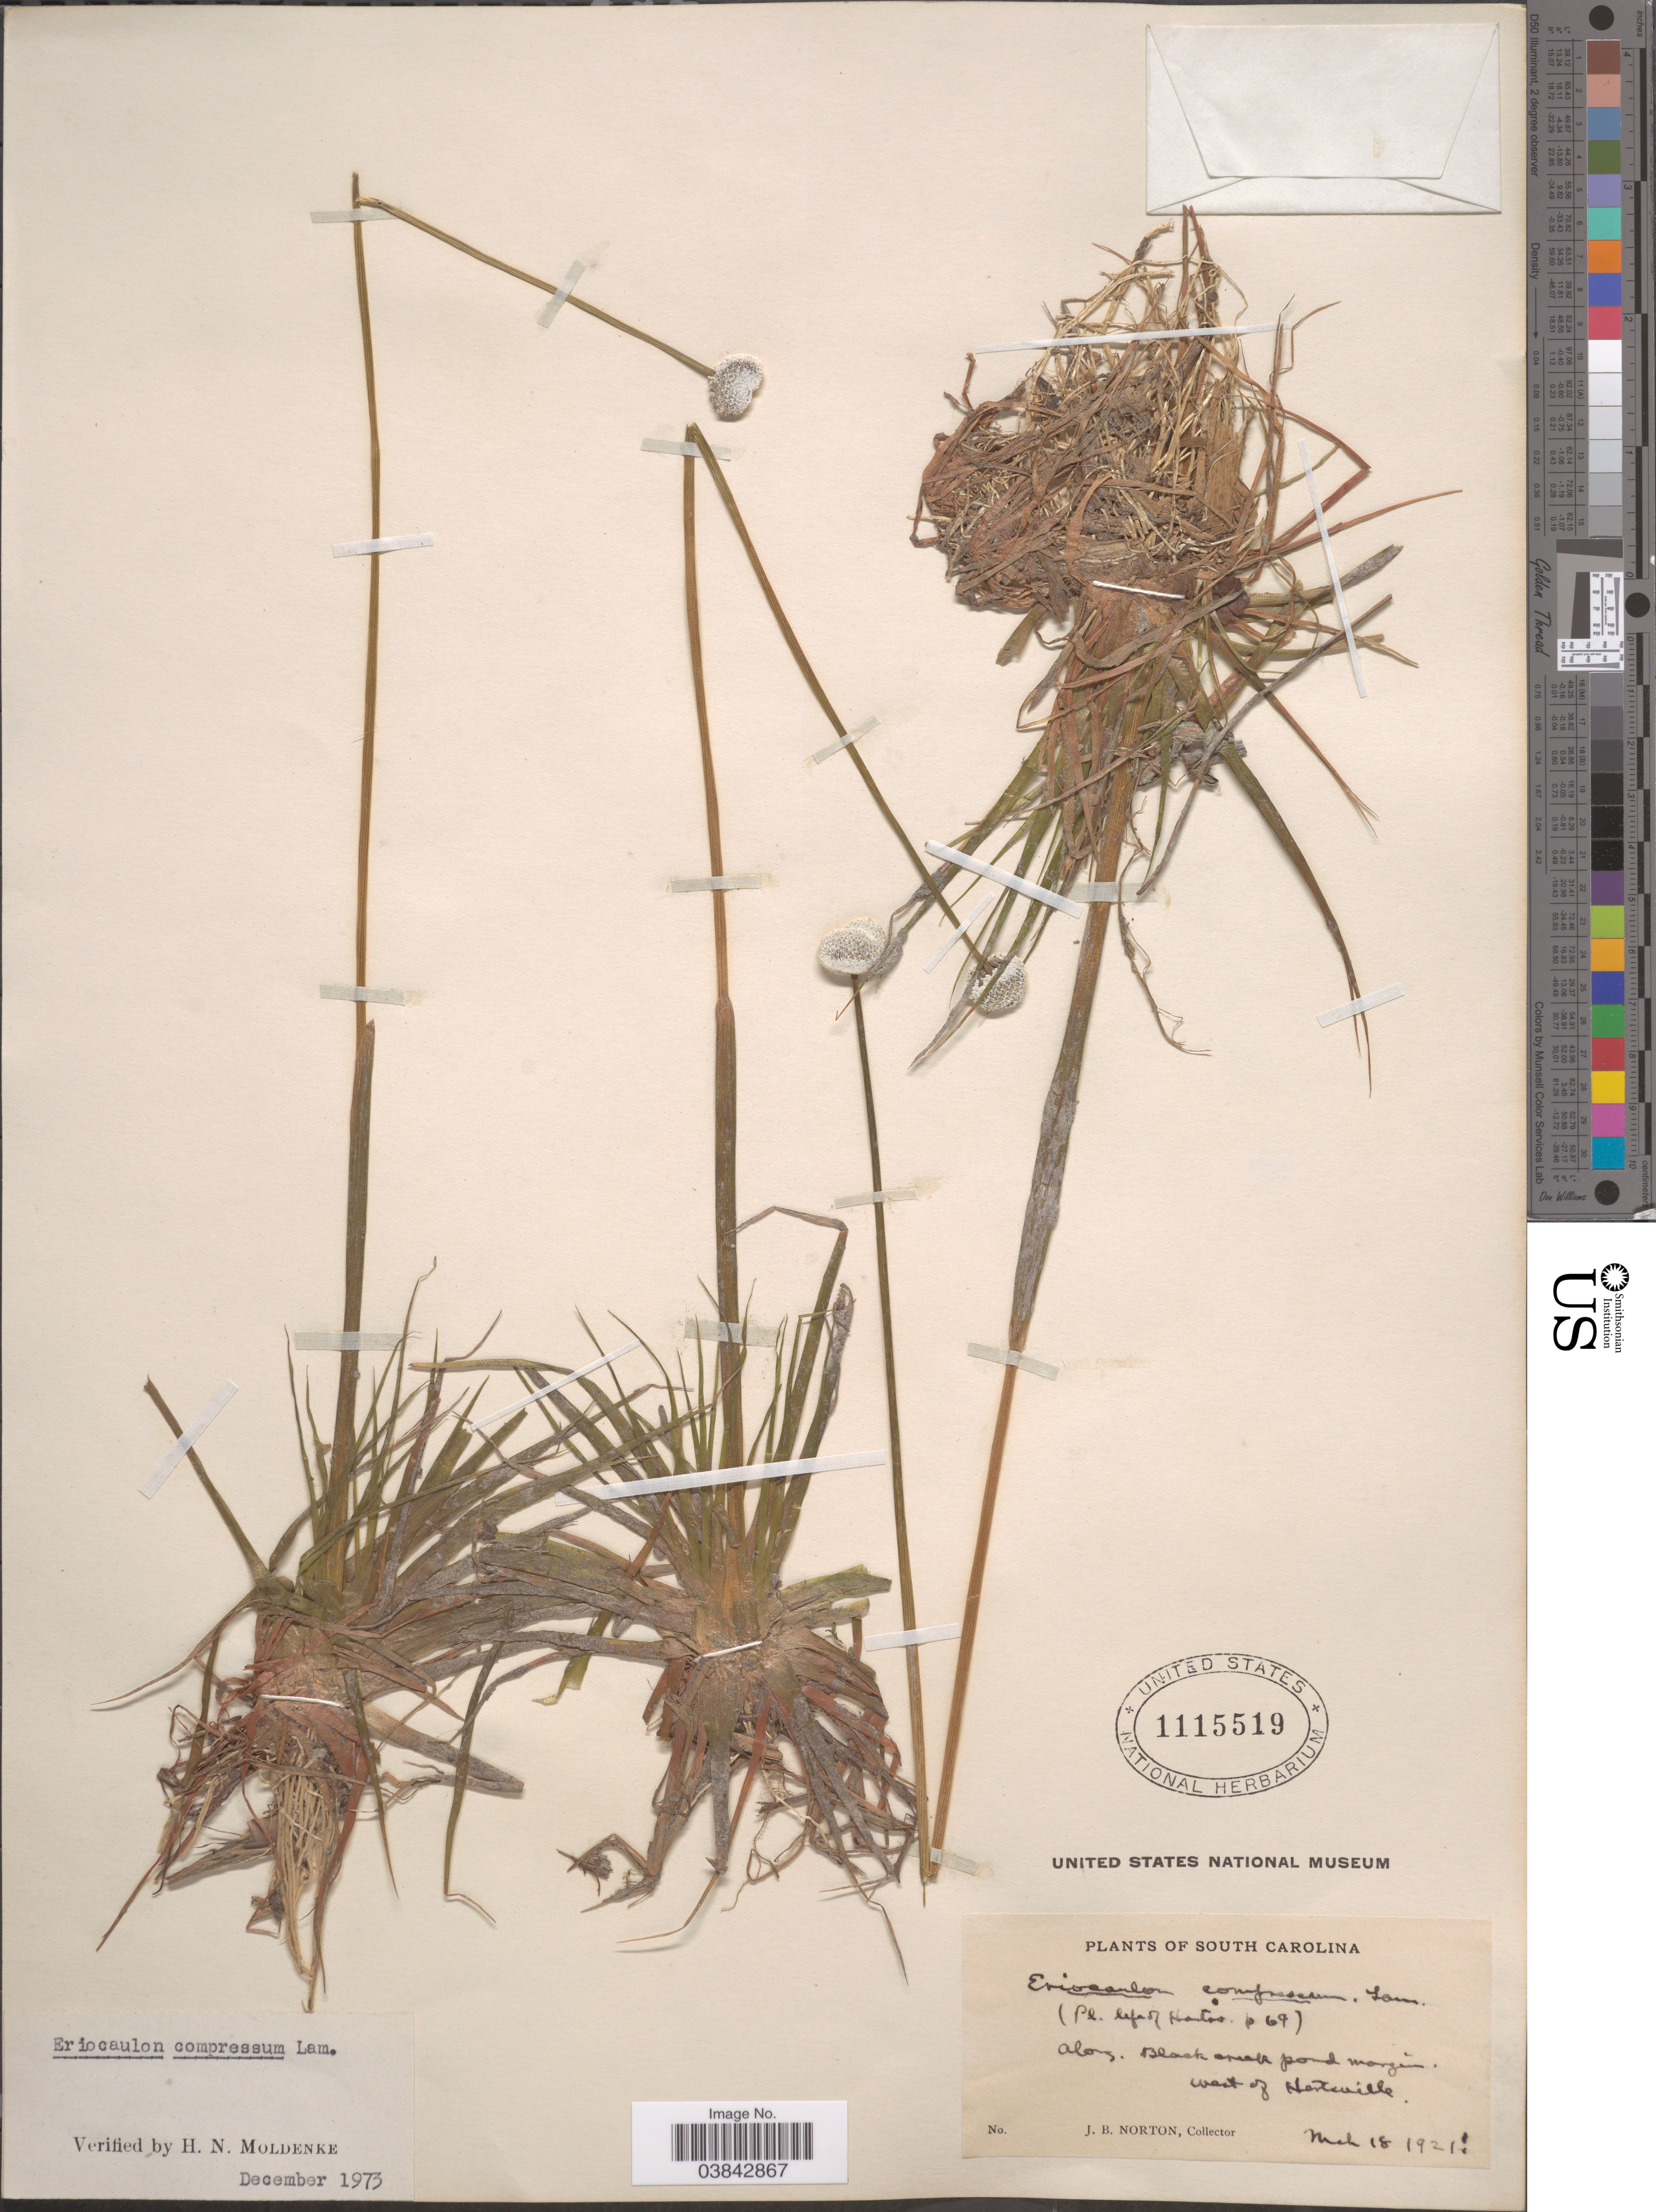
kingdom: Plantae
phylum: Tracheophyta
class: Liliopsida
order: Poales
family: Eriocaulaceae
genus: Eriocaulon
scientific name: Eriocaulon compressum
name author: Lam.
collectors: J. B. Norton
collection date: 1921-03-18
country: United States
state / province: South Carolina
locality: Along Black creek pond margin. West of Hartsville.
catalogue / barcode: US 1115519